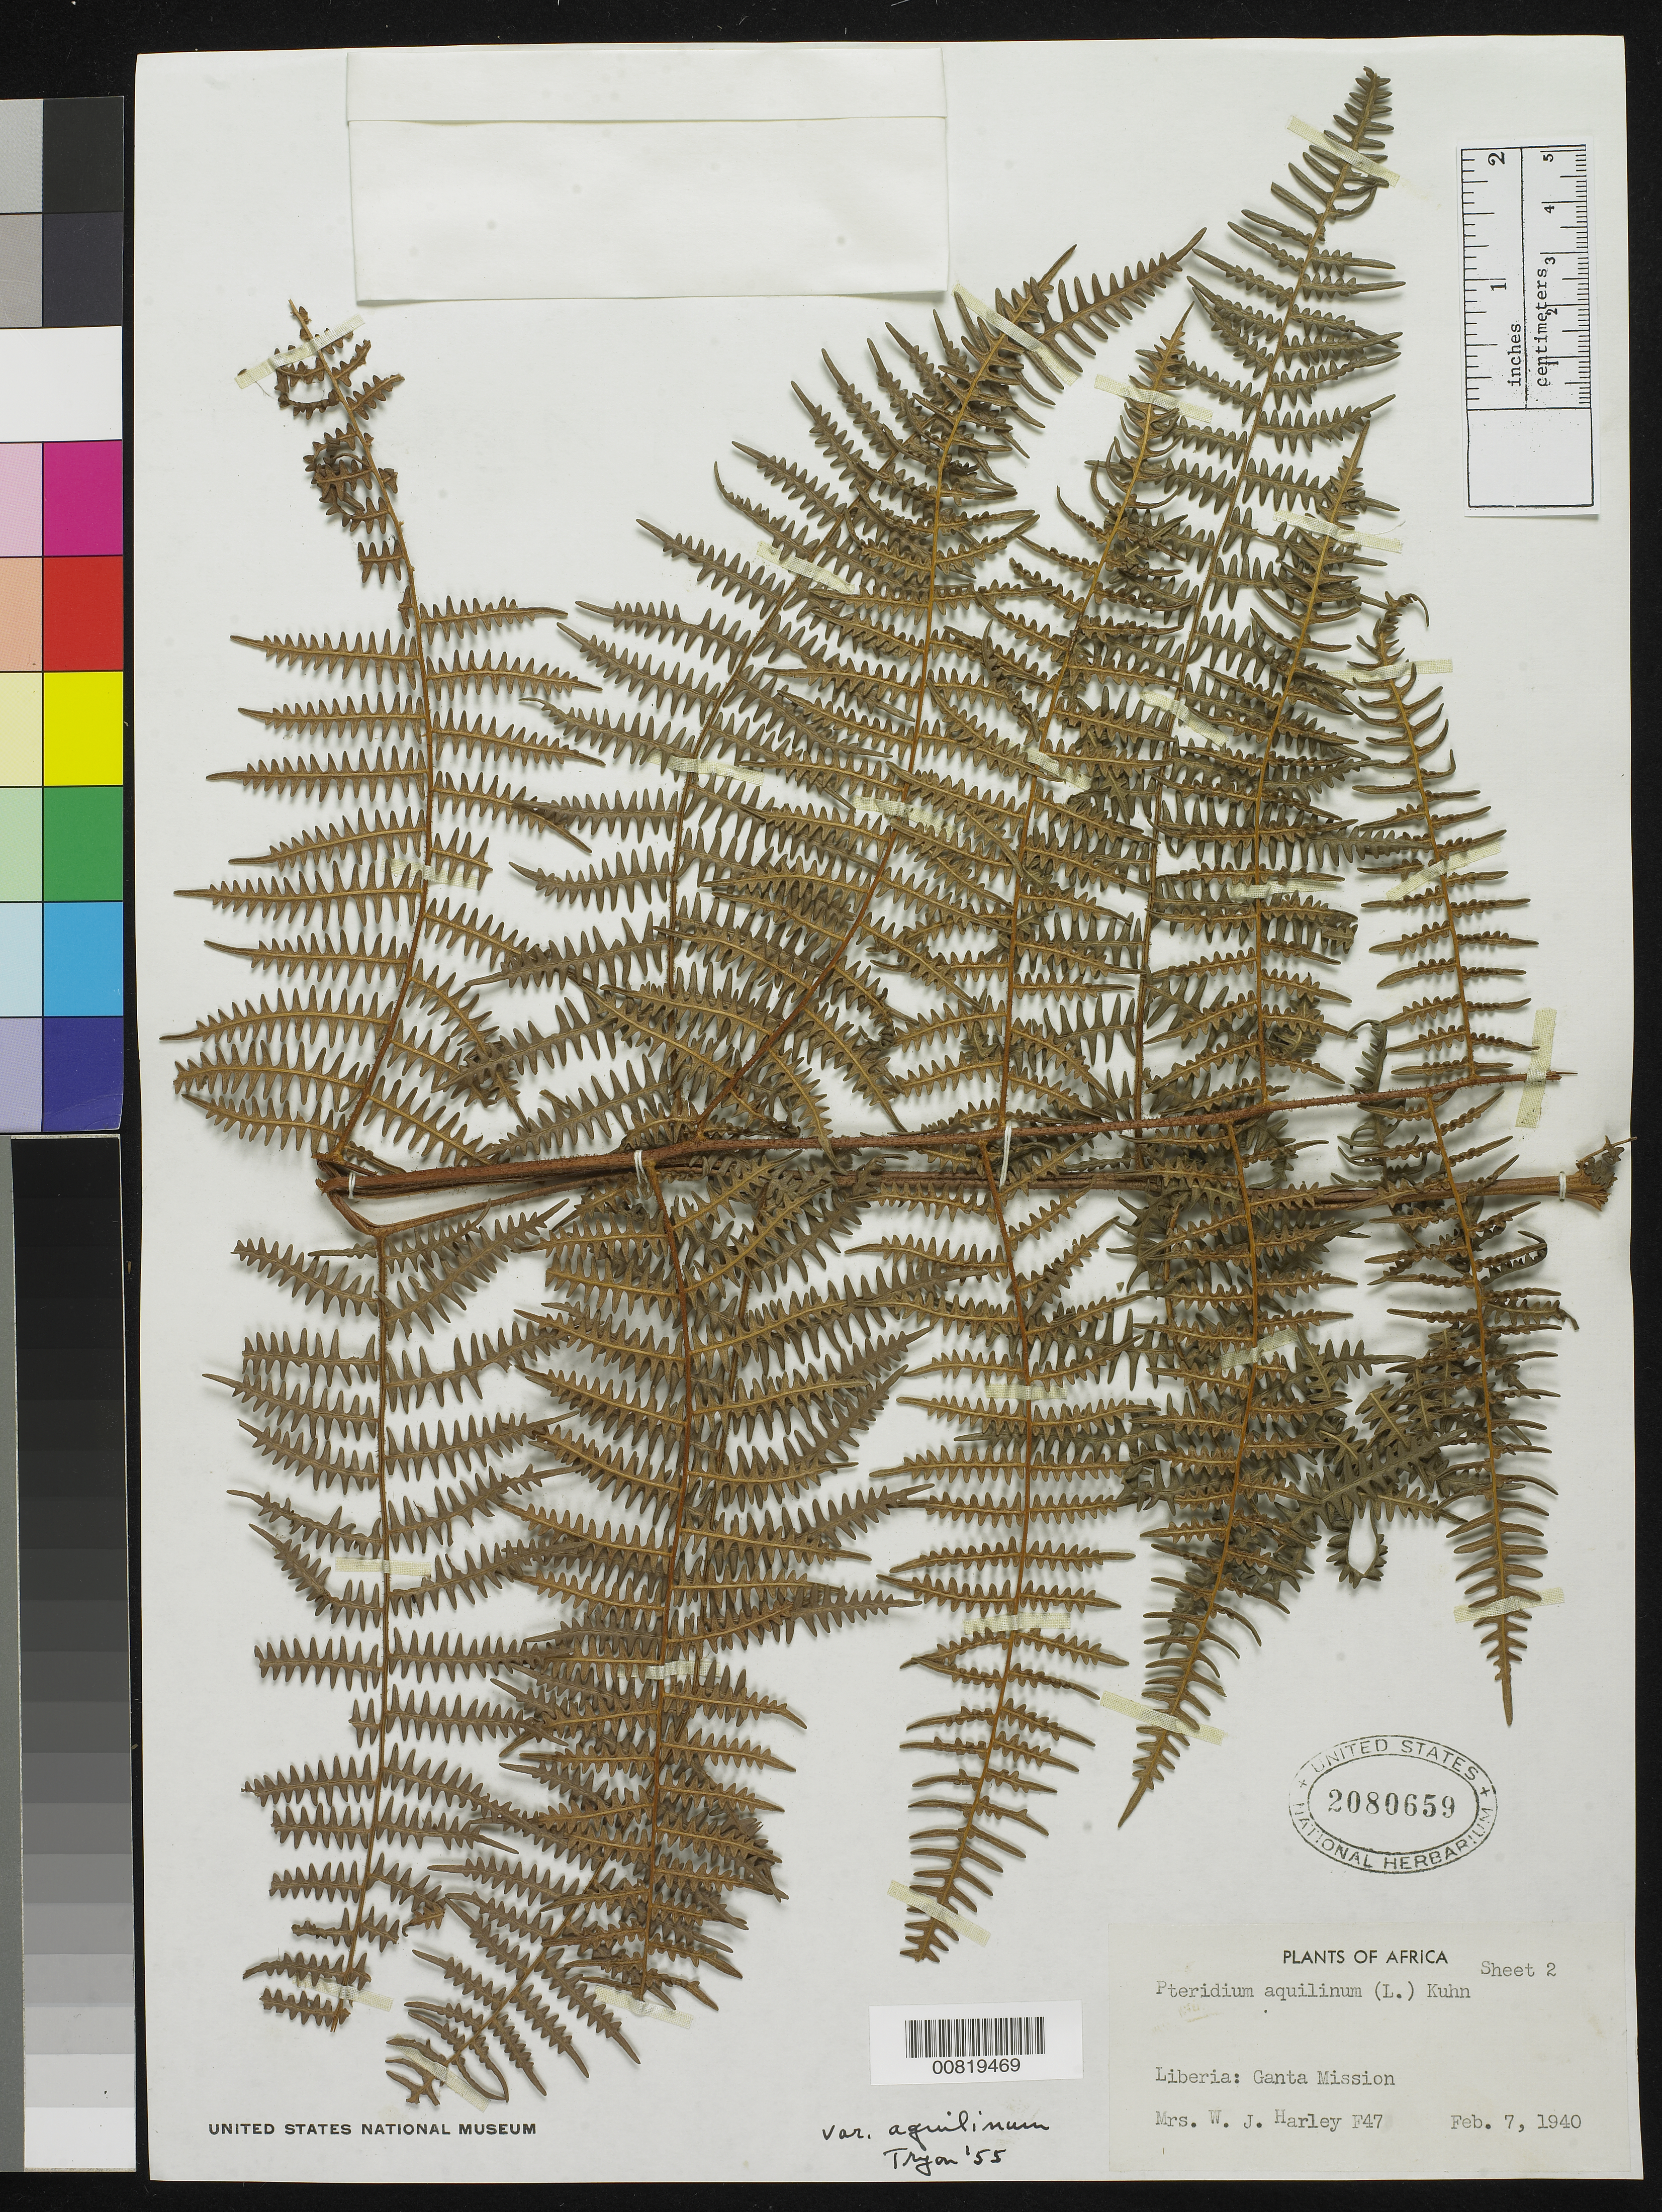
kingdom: Plantae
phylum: Tracheophyta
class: Polypodiopsida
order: Polypodiales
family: Dennstaedtiaceae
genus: Pteridium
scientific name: Pteridium aquilinum var. typicum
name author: R.M. Tryon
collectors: Harley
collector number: F 47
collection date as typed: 7 Feb 1940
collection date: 1940-02-07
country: Liberia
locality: Ganta Mission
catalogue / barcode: US 2080659